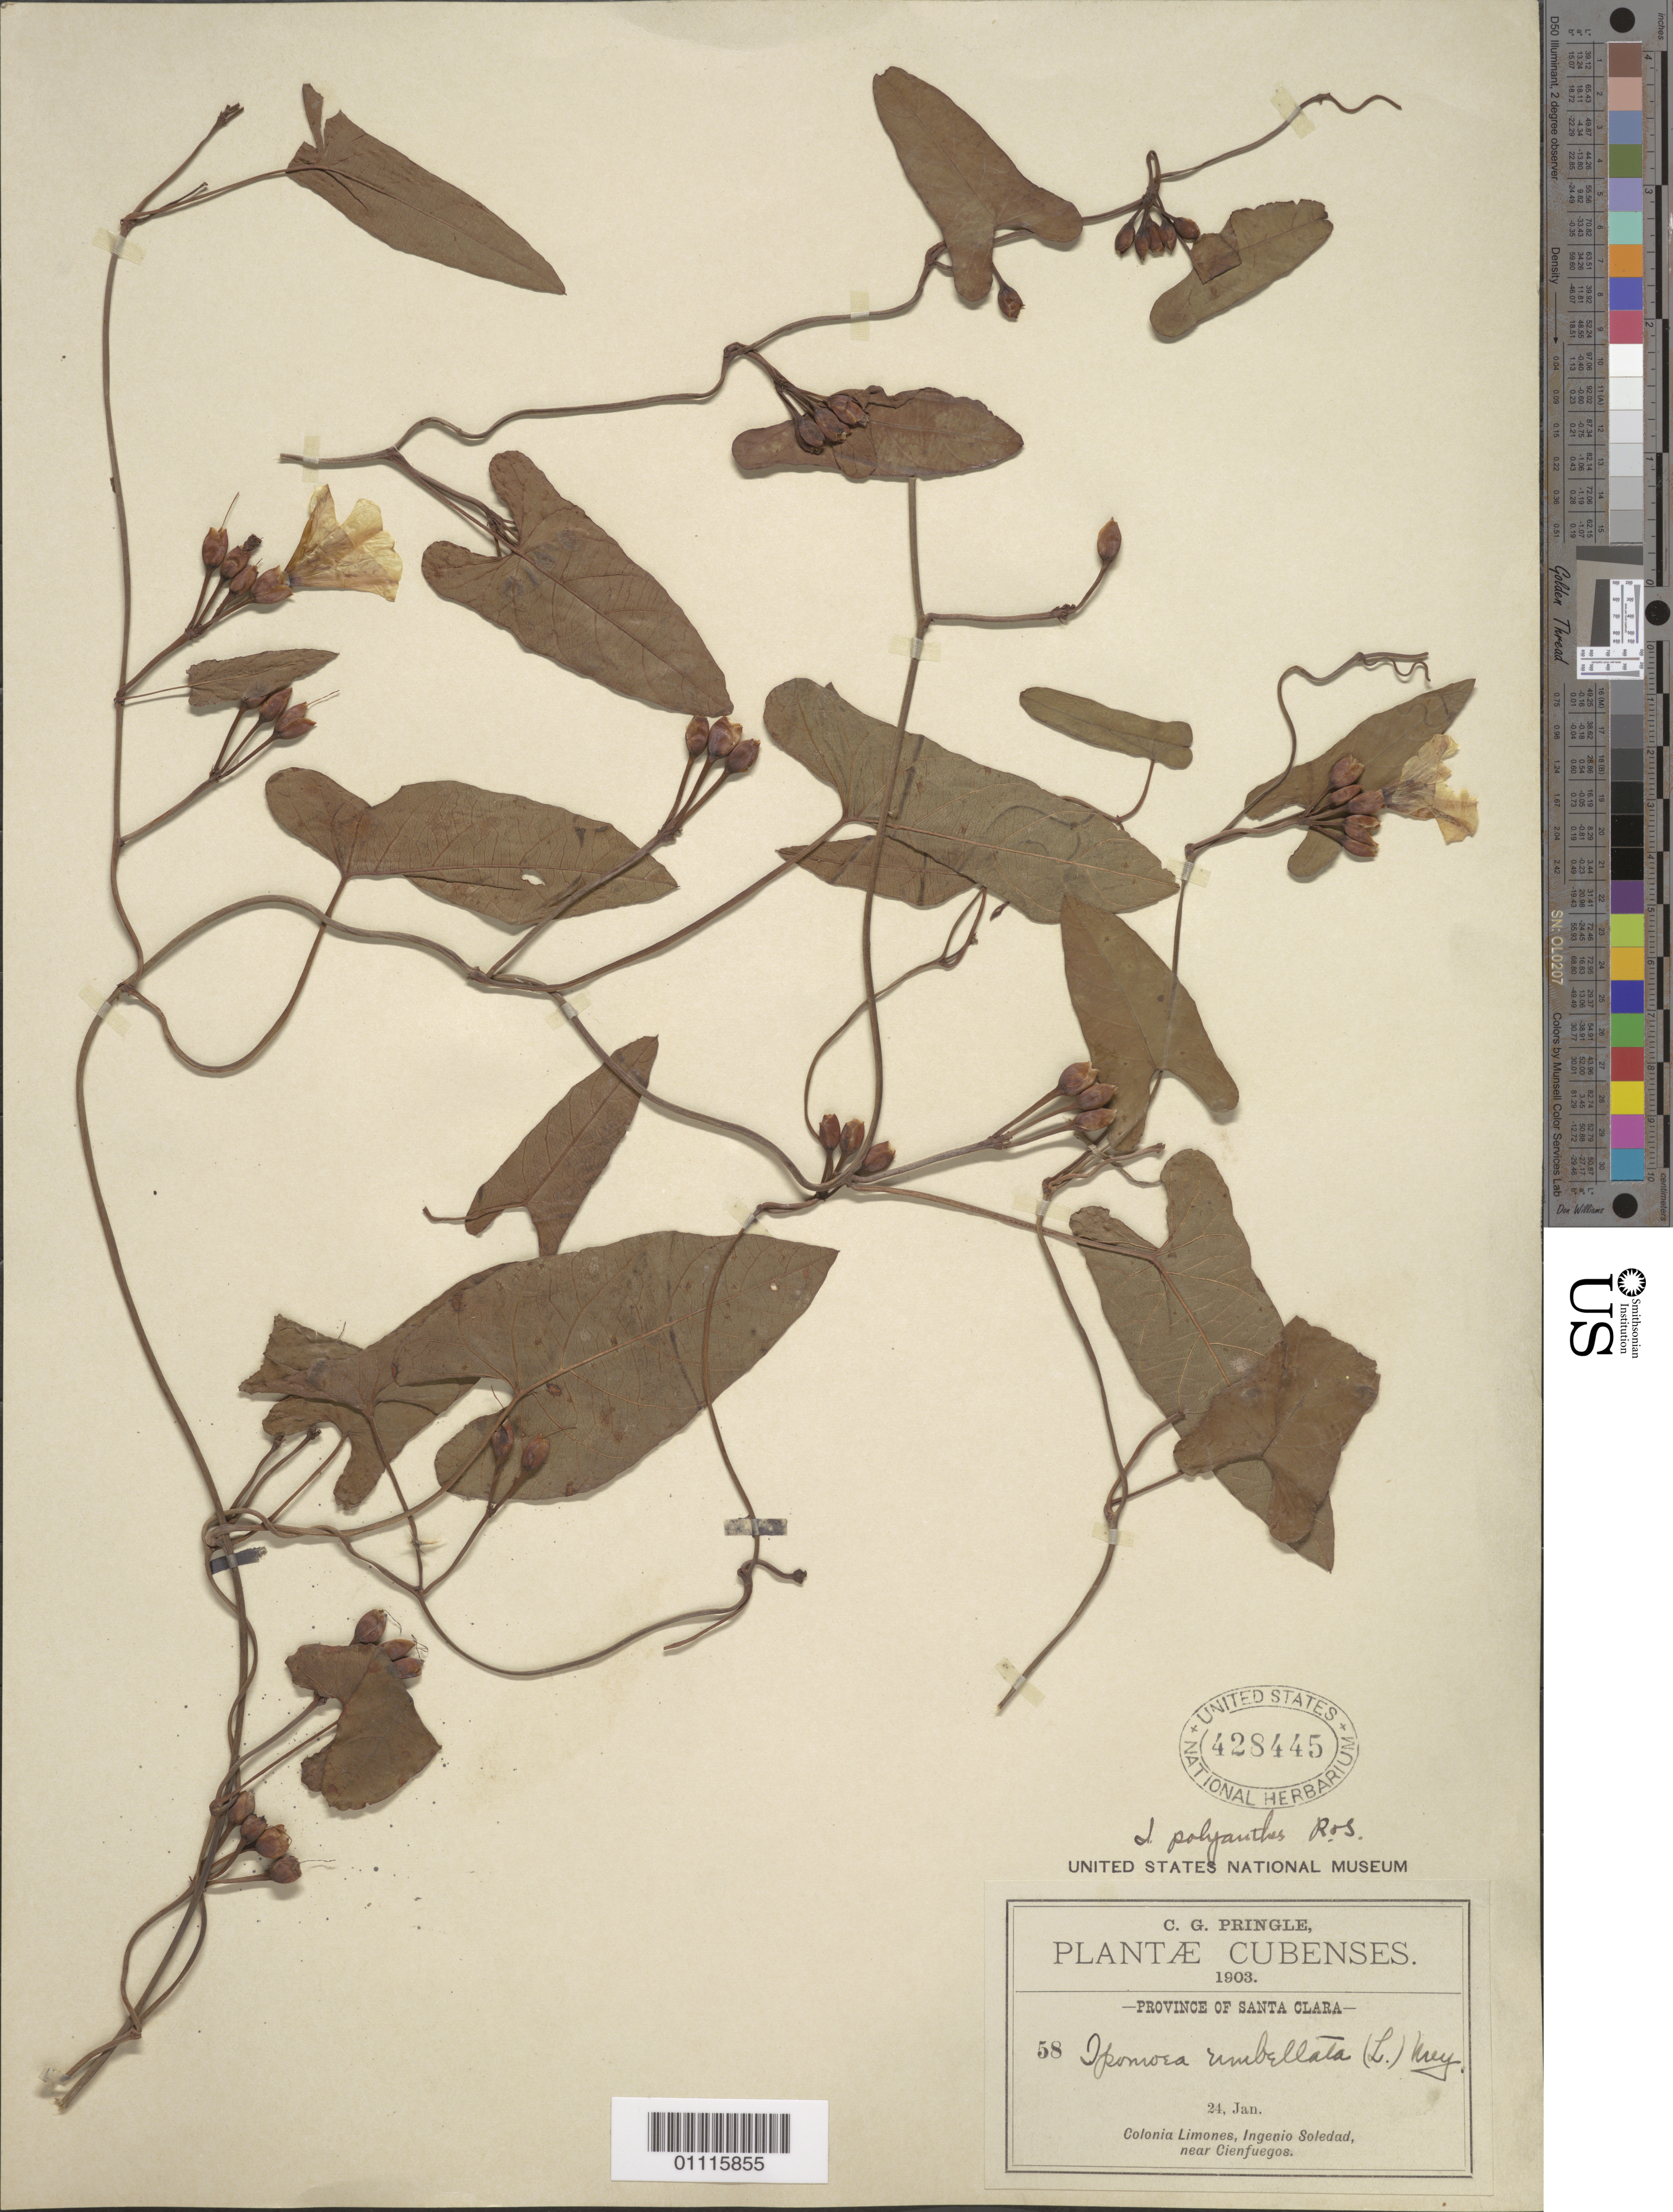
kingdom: Plantae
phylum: Tracheophyta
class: Magnoliopsida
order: Solanales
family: Convolvulaceae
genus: Camonea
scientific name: Camonea umbellata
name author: (L.) A. R. Simões & Staples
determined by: Strong, Mark T., (BOT), Smithsonian Institution - National Museum of Natural History (UNITED STATES)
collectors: C. G. Pringle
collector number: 58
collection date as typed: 24 Jan 1903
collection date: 1903-01-24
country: Cuba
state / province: Cienfuegos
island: Cuba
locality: Colonia Limones, Ingenio Soledad, near Cienfuegos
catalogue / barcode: US 428445